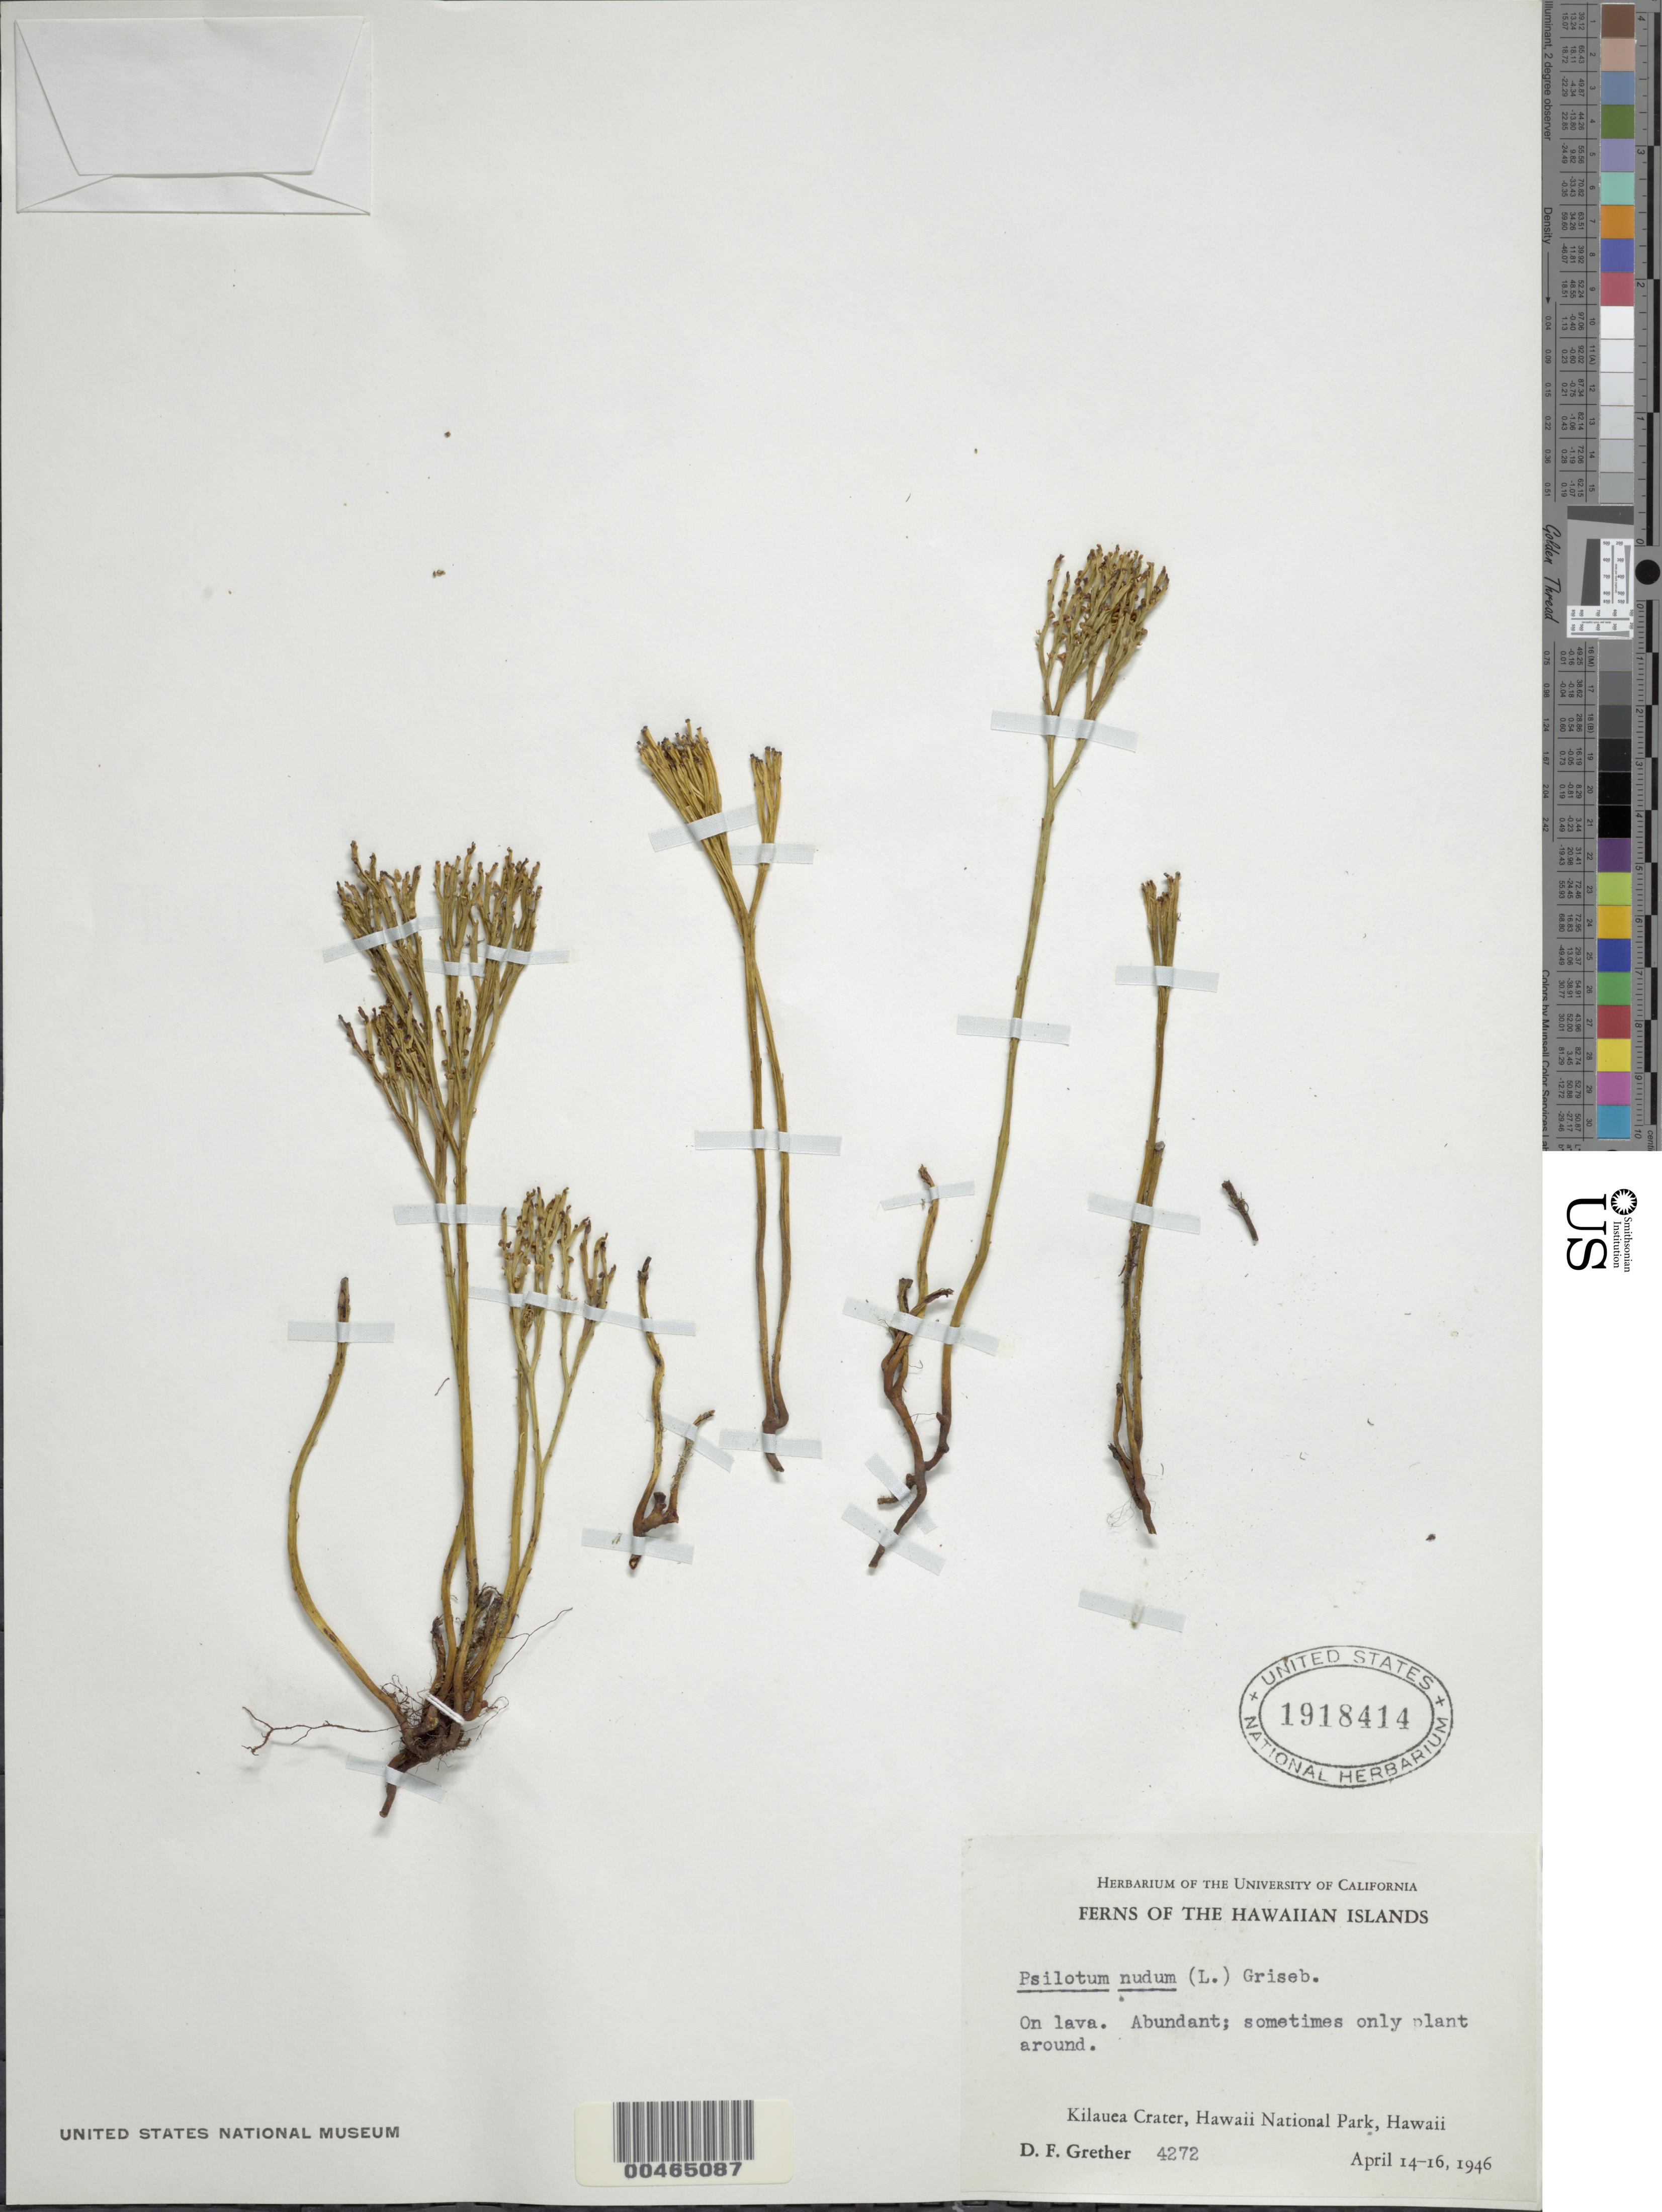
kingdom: Plantae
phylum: Tracheophyta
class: Polypodiopsida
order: Psilotales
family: Psilotaceae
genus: Psilotum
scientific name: Psilotum nudum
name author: (L.) P. Beauv.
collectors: D. Gerther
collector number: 4272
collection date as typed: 14 Apr 1946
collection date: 1946-04-14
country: United States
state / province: Hawaii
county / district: Hawaii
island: Hawaii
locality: Kilauea Crater, Hawaii Volcanoes National Park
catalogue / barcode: US 1918414